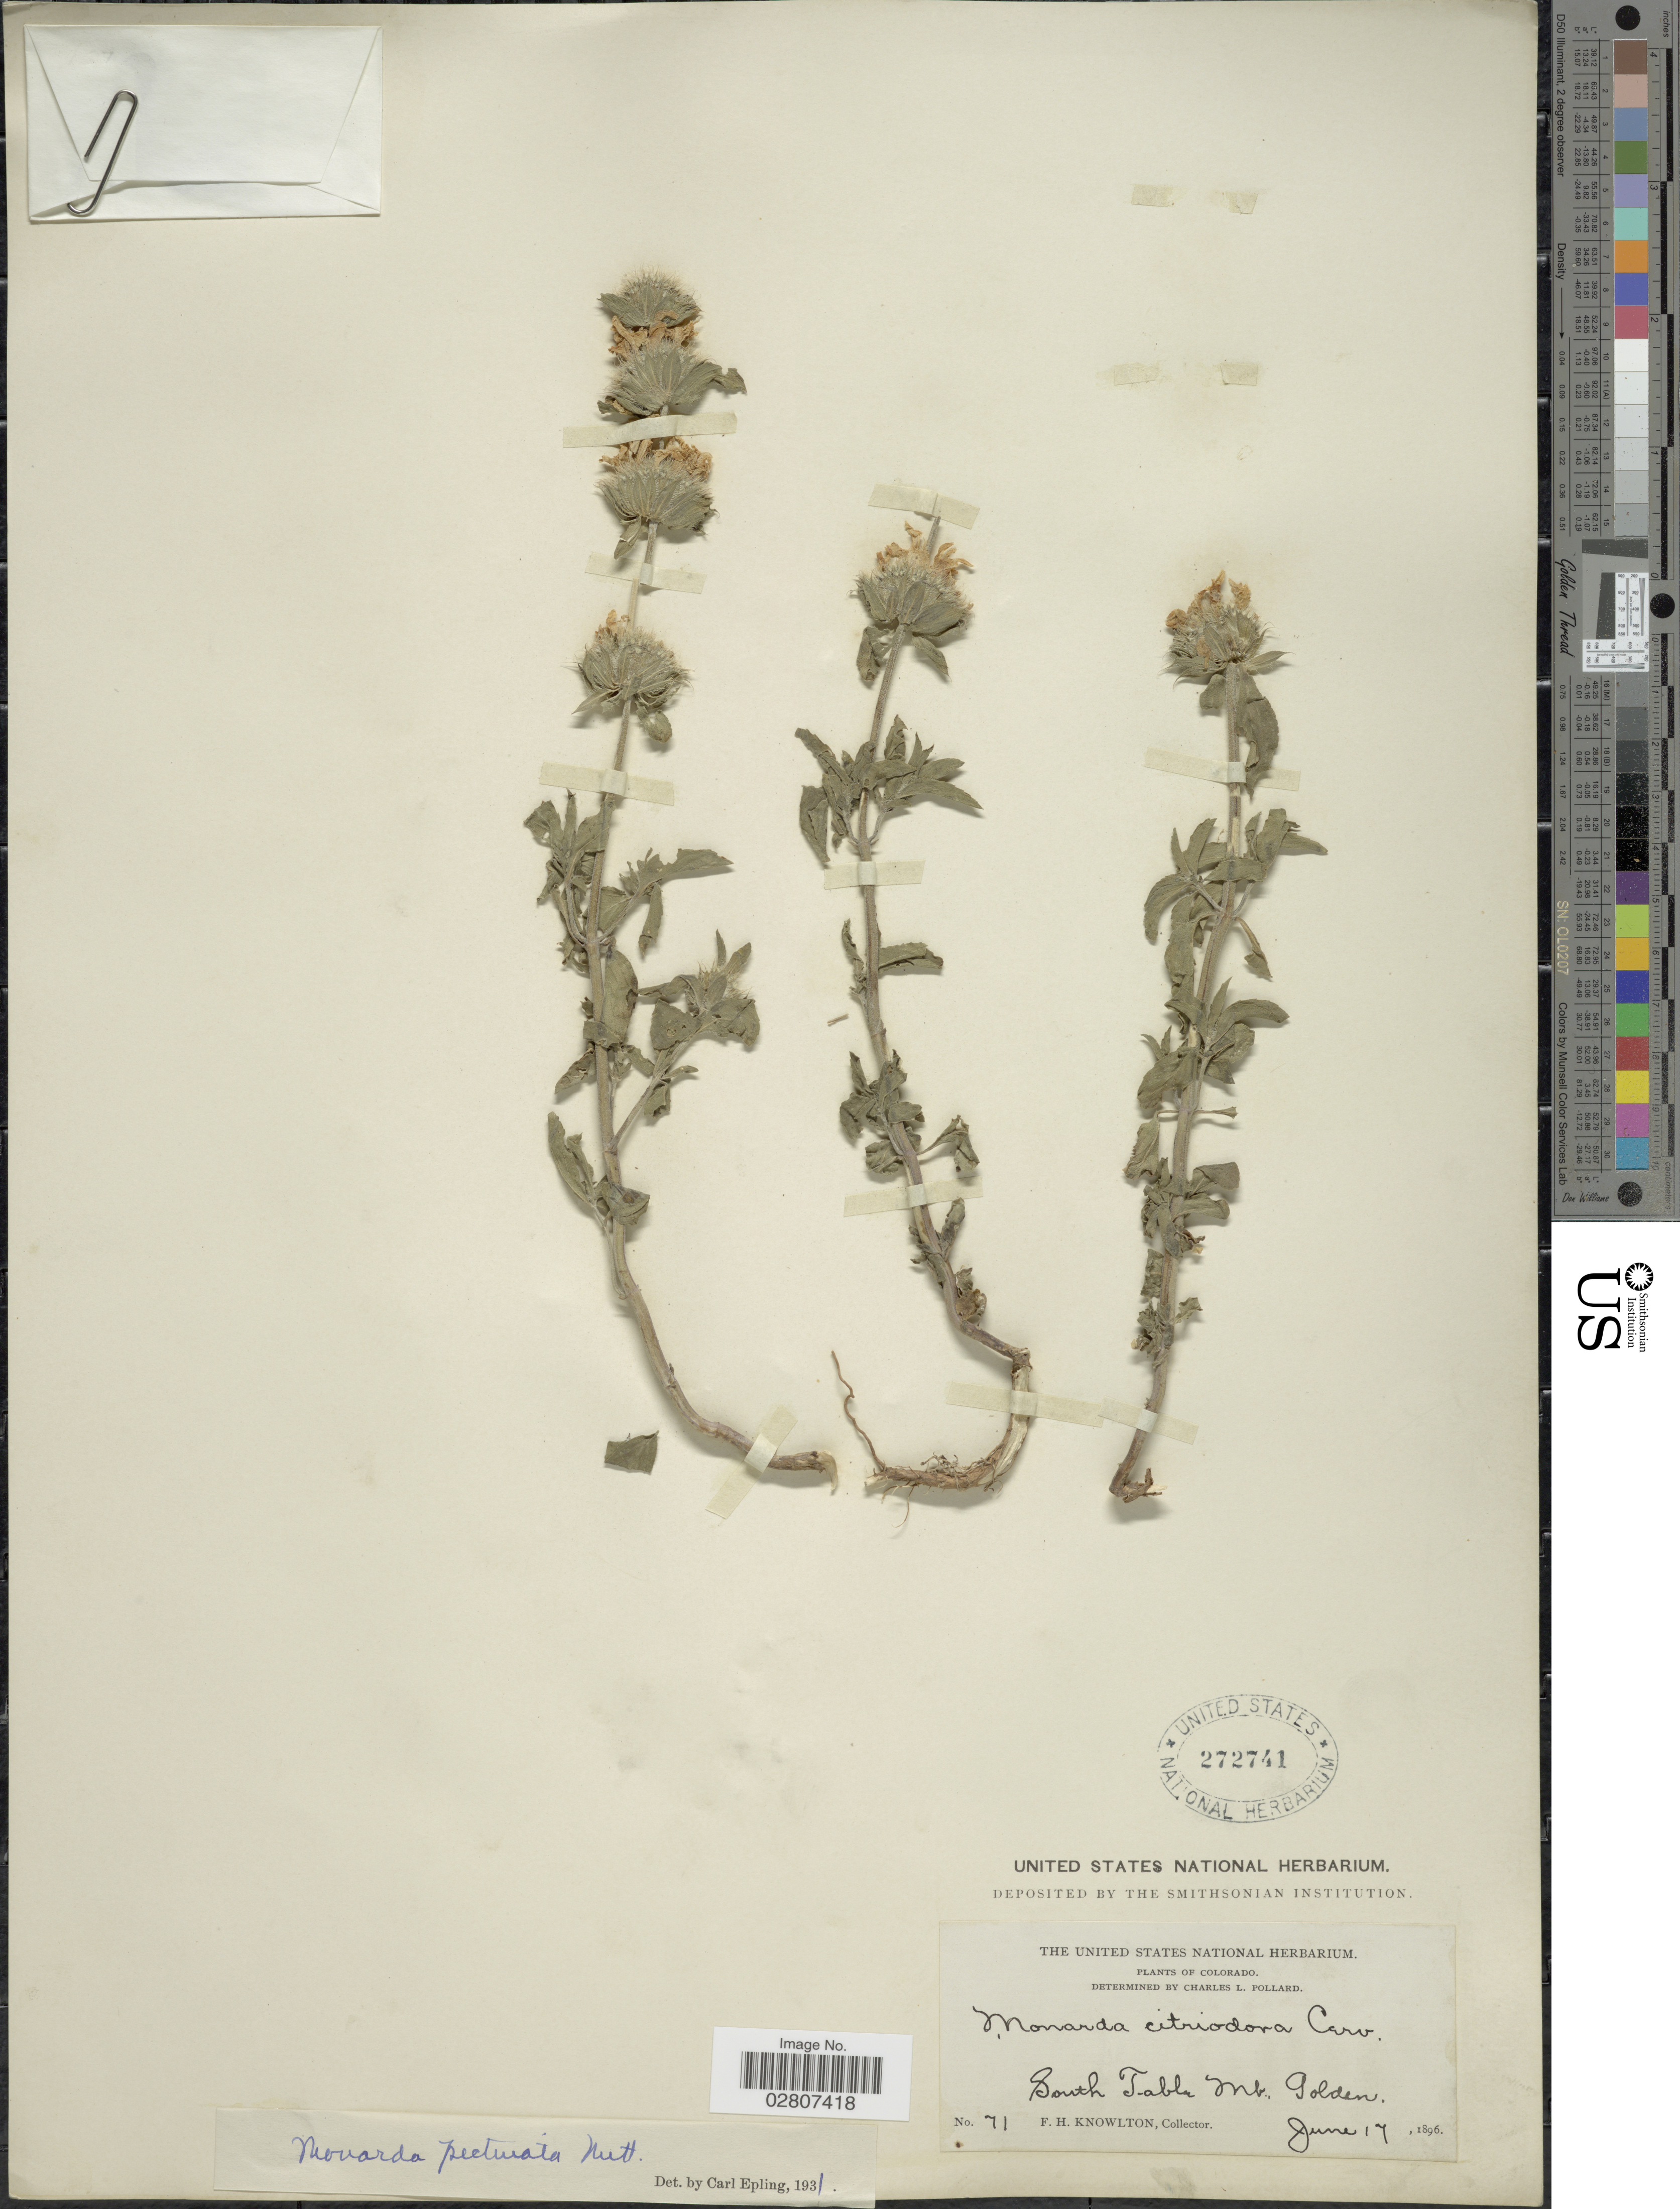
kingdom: Plantae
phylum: Tracheophyta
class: Magnoliopsida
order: Lamiales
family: Lamiaceae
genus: Monarda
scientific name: Monarda pectinata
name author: Nutt.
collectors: F. H. Knowlton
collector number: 71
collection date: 1896-06-17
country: United States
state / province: Colorado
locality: South Table Mt., Golden.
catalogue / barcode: US 272741